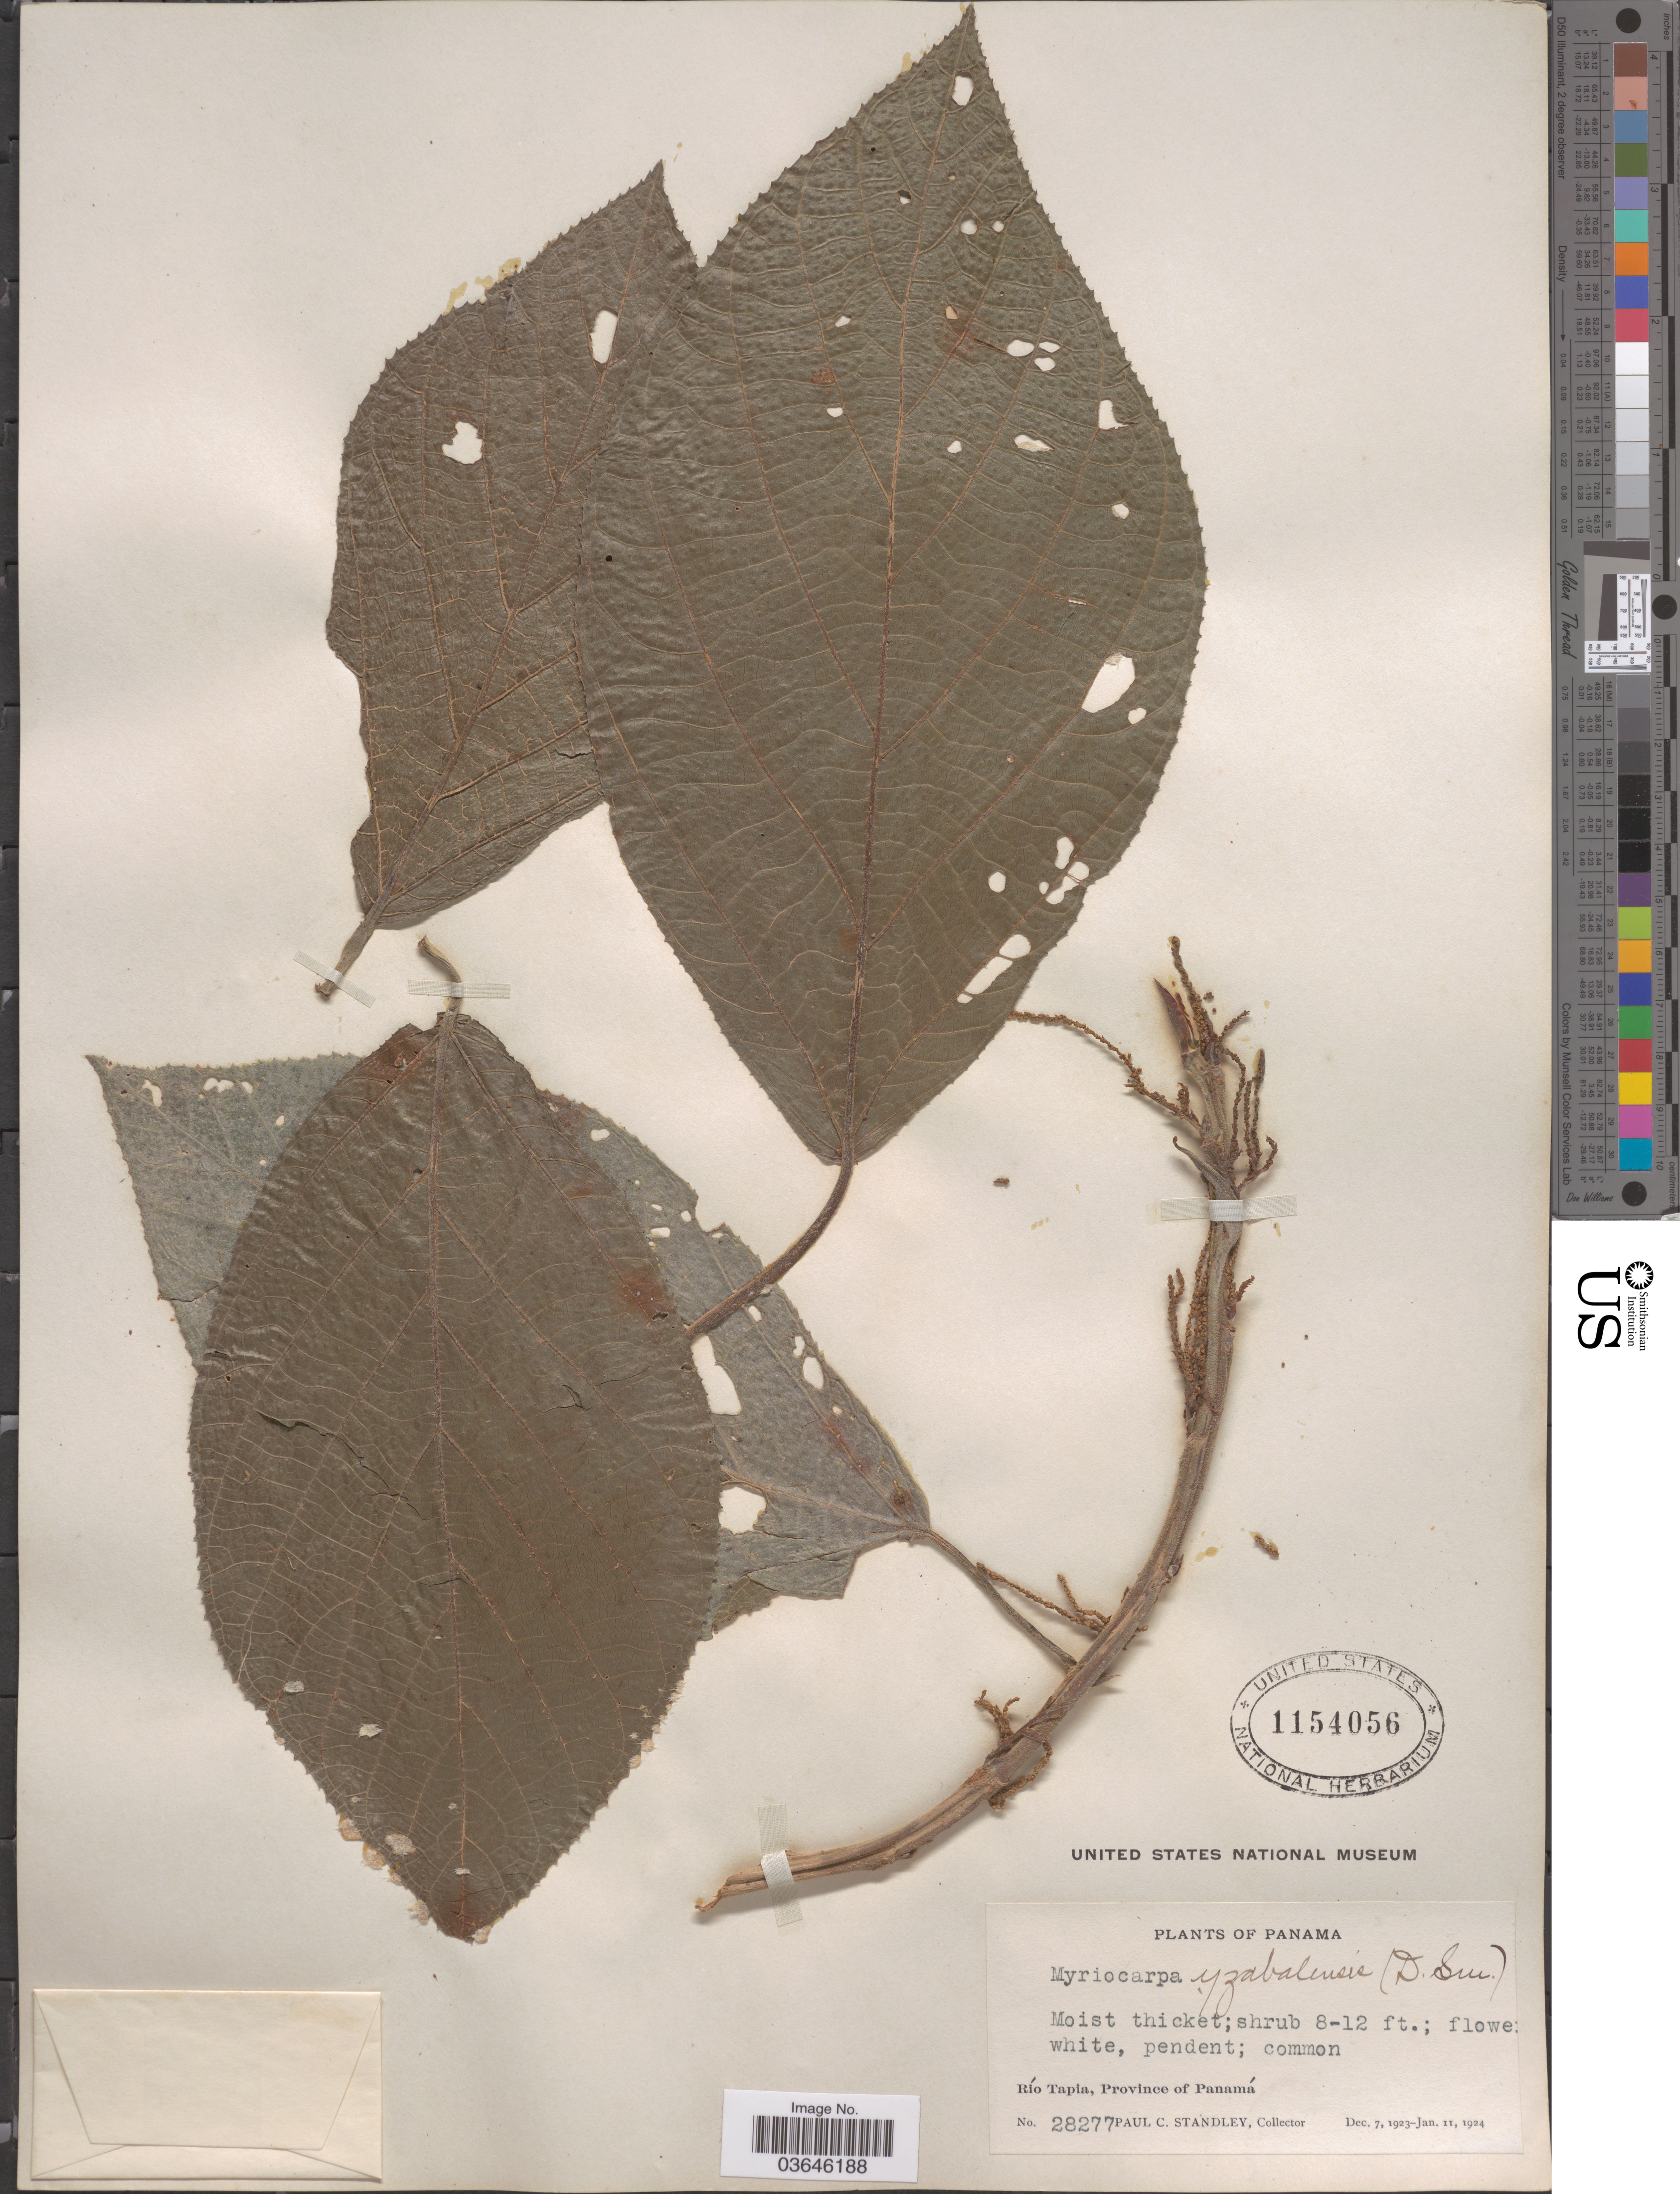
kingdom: Plantae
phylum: Tracheophyta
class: Magnoliopsida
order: Rosales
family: Urticaceae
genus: Myriocarpa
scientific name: Myriocarpa yzabalensis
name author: (Donn. Sm.) Killip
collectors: P. C. Standley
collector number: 28277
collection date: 1923-12-07/1924-01-11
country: Panama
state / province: Panamá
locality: Río Tapia.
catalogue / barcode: US 1154056